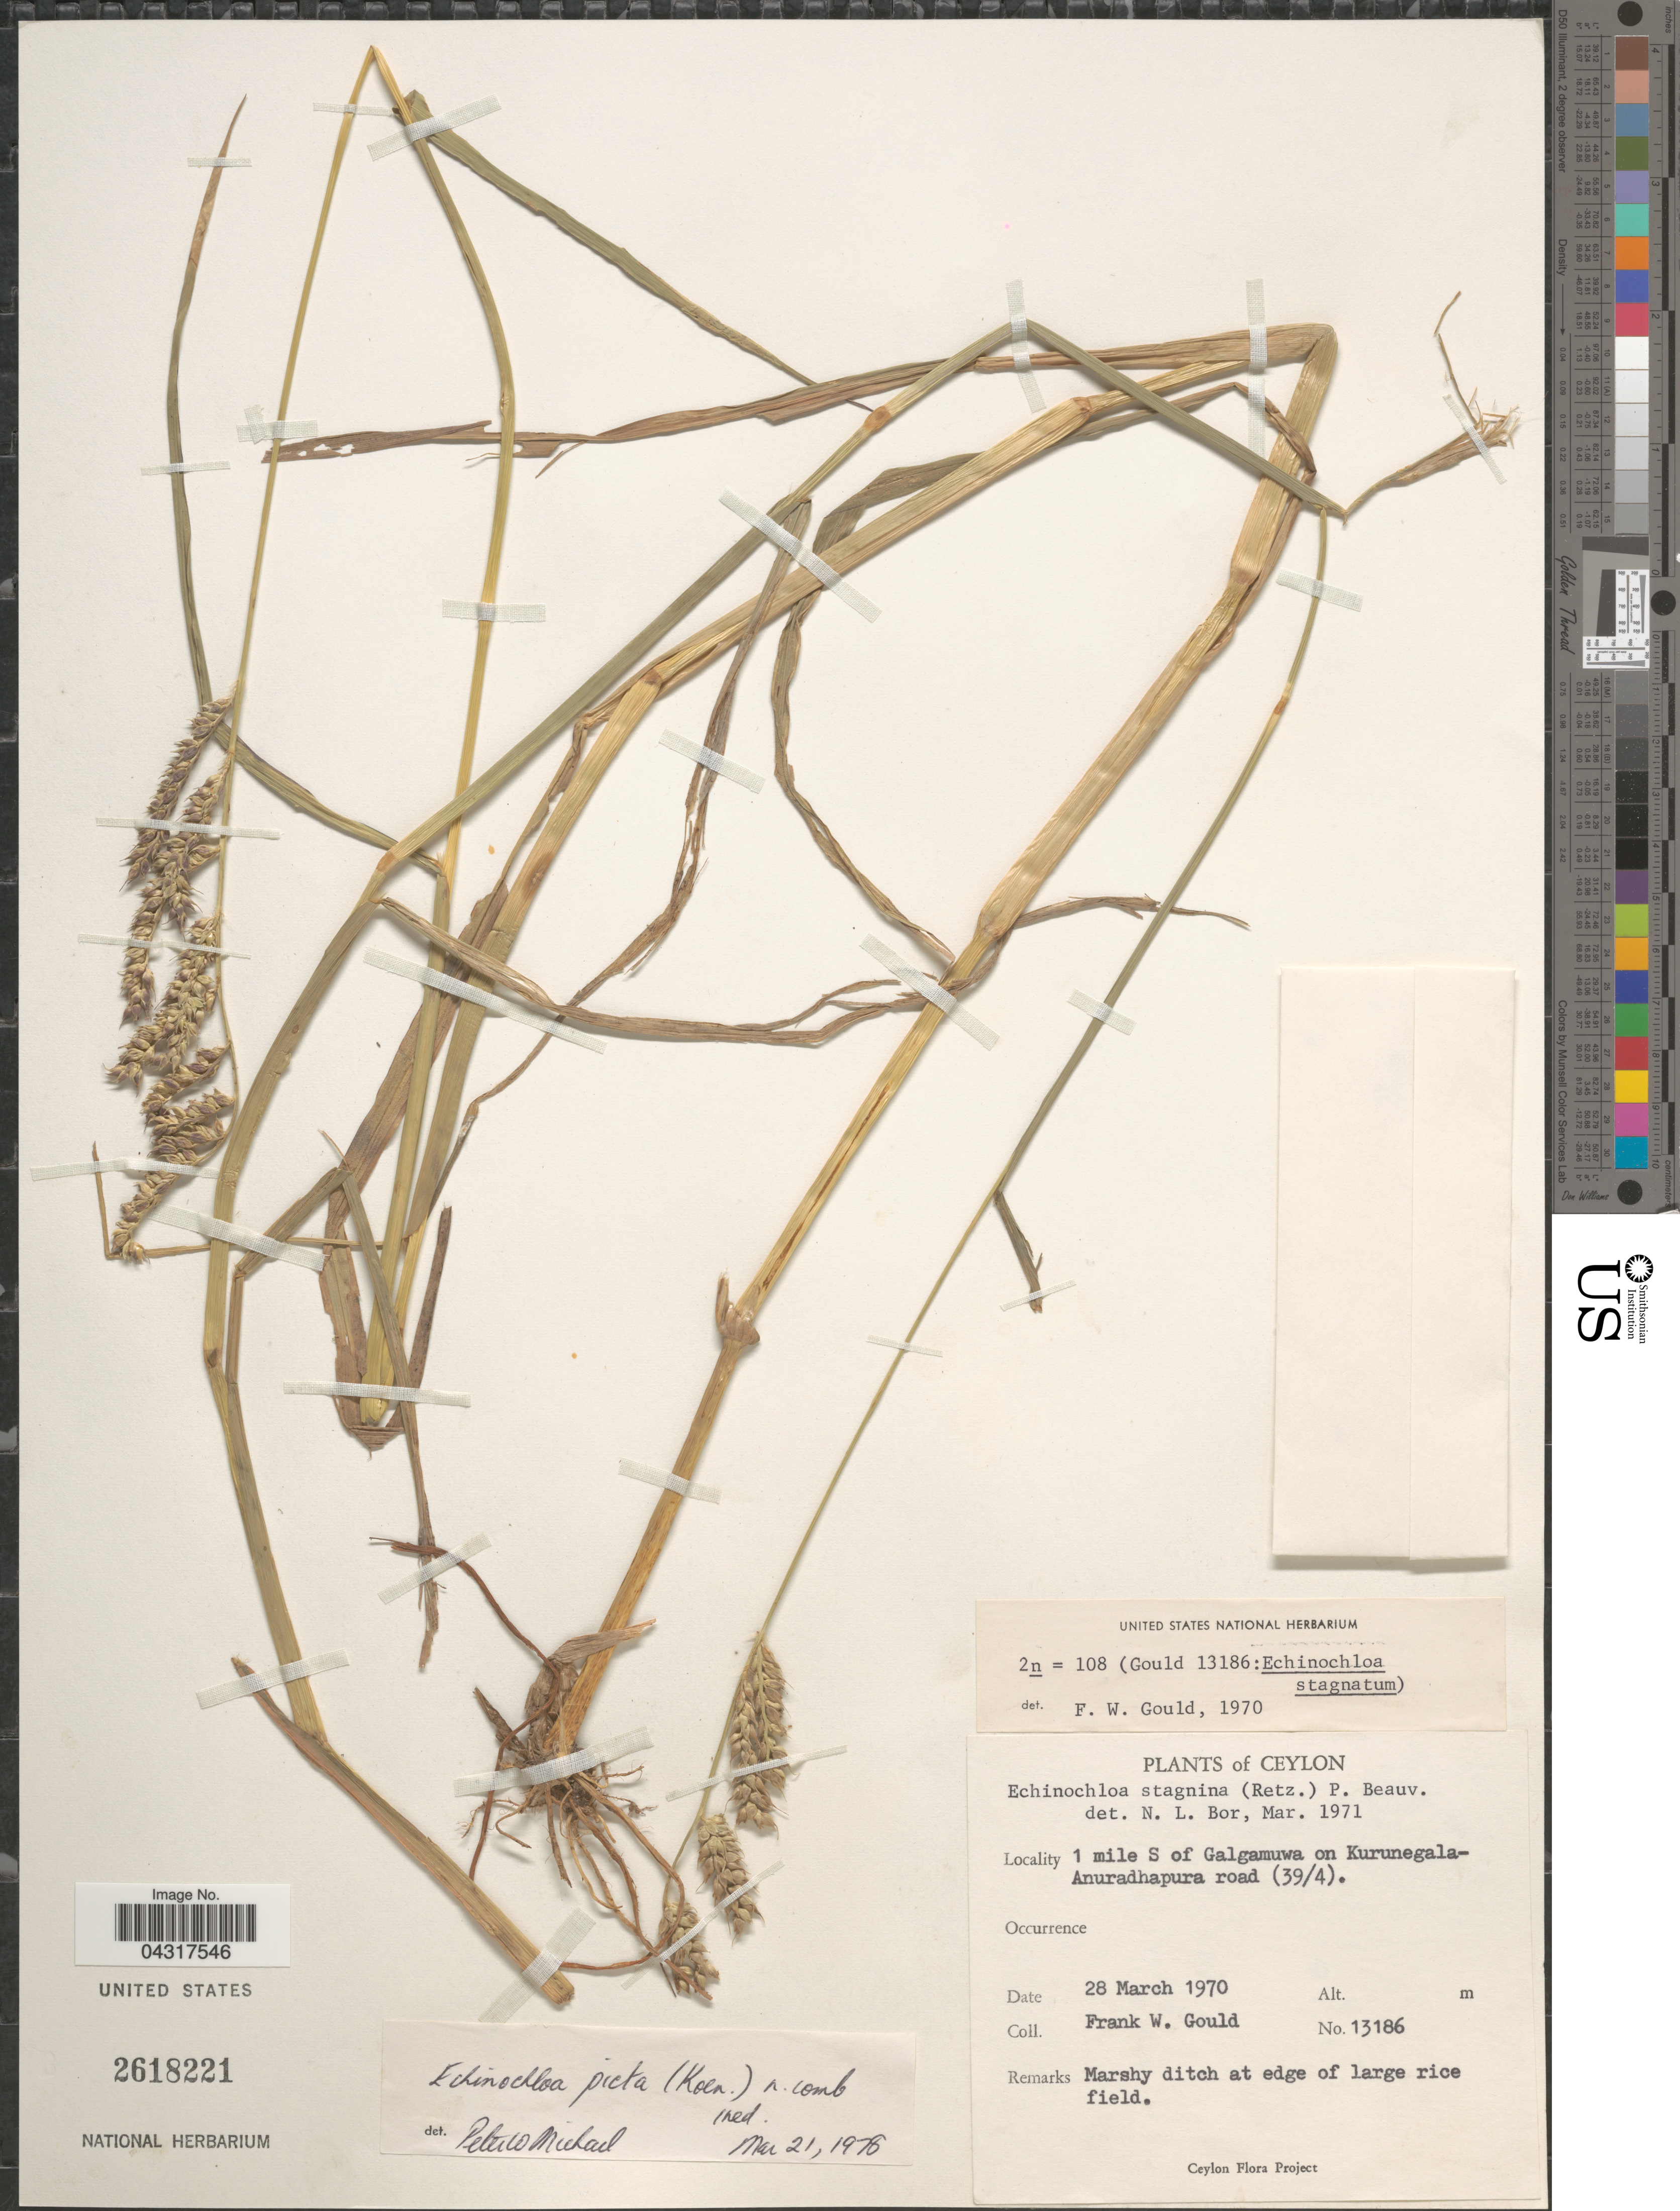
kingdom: Plantae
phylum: Tracheophyta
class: Liliopsida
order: Poales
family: Poaceae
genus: Echinochloa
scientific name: Echinochloa picta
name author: (K.D. Koenig) Michael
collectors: F. W. Gould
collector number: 13186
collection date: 1970-03-28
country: Sri Lanka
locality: Ceylon. 1 mile S of Galgamuwa on Kurunegala-Anuradhapura road (39/4).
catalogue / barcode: US 2618221